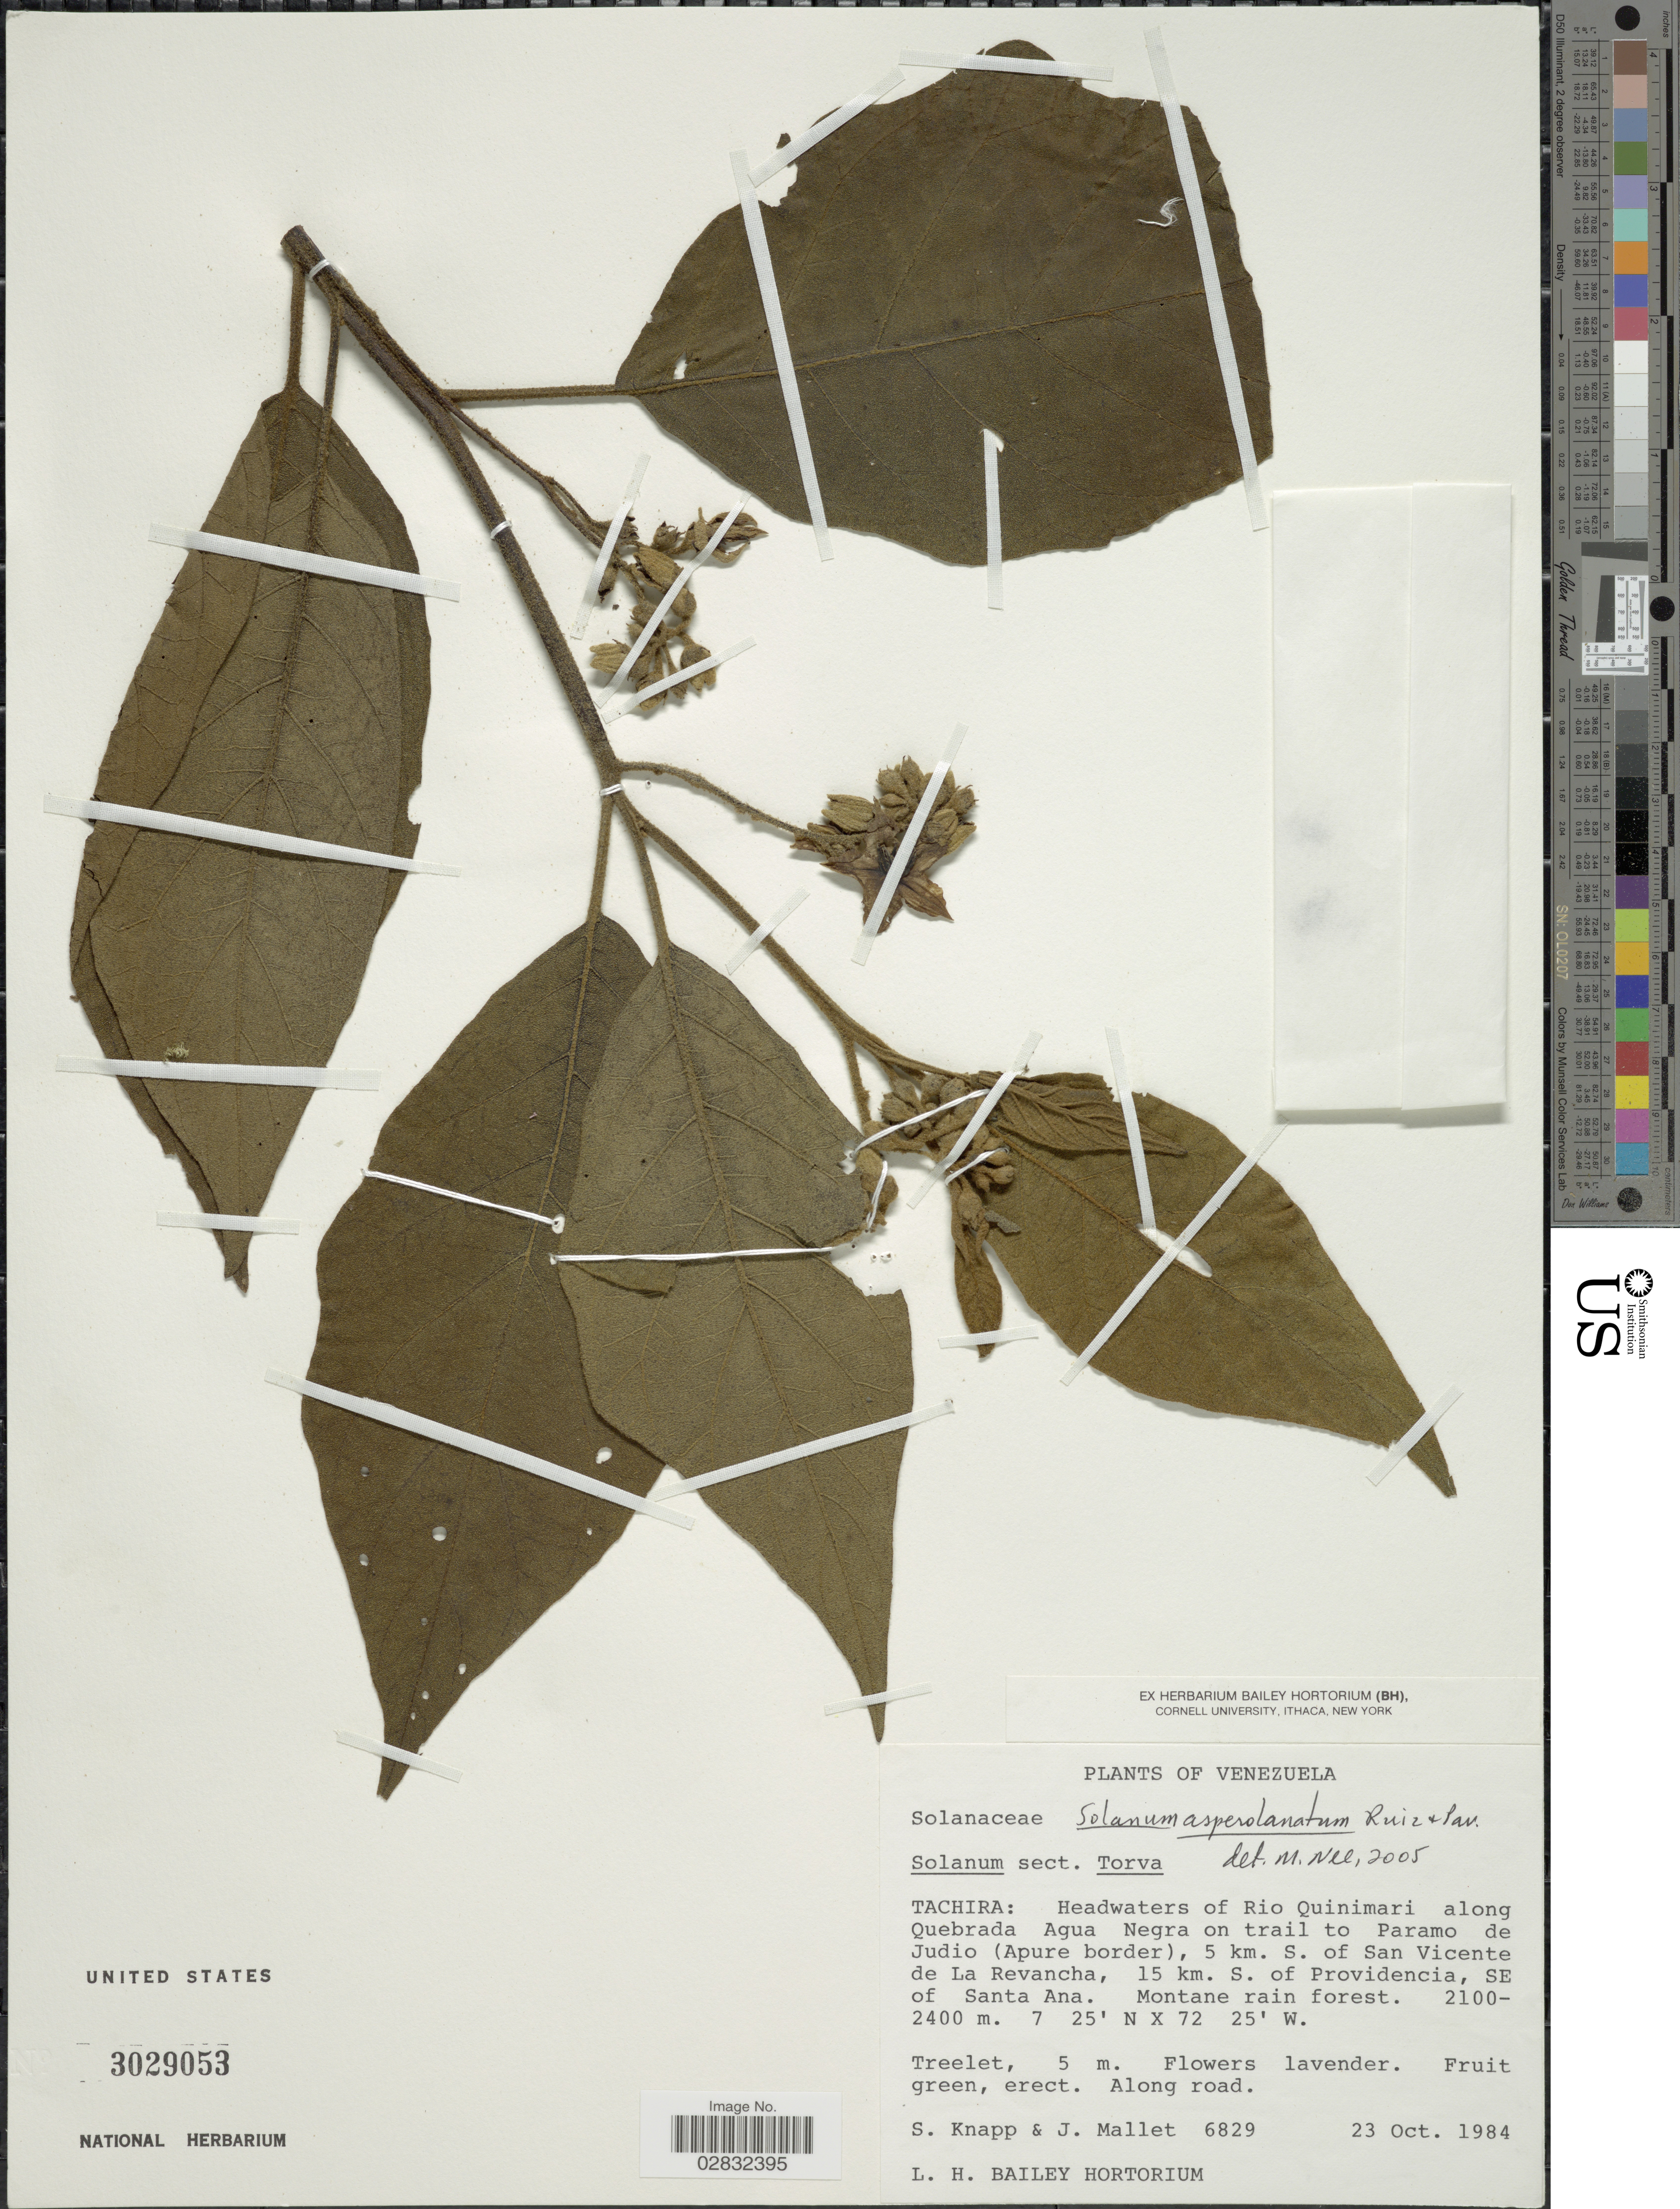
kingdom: Plantae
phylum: Tracheophyta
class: Magnoliopsida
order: Solanales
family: Solanaceae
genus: Solanum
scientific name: Solanum asperolatum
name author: Ruiz & Pav.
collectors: S. Knapp & J. Mallet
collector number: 6829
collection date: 1984-10-23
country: Venezuela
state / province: Tachira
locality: Tachira: Headwaters of Rio Quinimari along Quebrada Agua Negra on trail to Paramo de Judio (Apure border), 5 km. S of San Vicente de La Revancha, 15 km. S. of Providencia, SE of Santa Ana, Montane rain forest.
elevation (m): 2100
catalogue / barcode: US 3029053